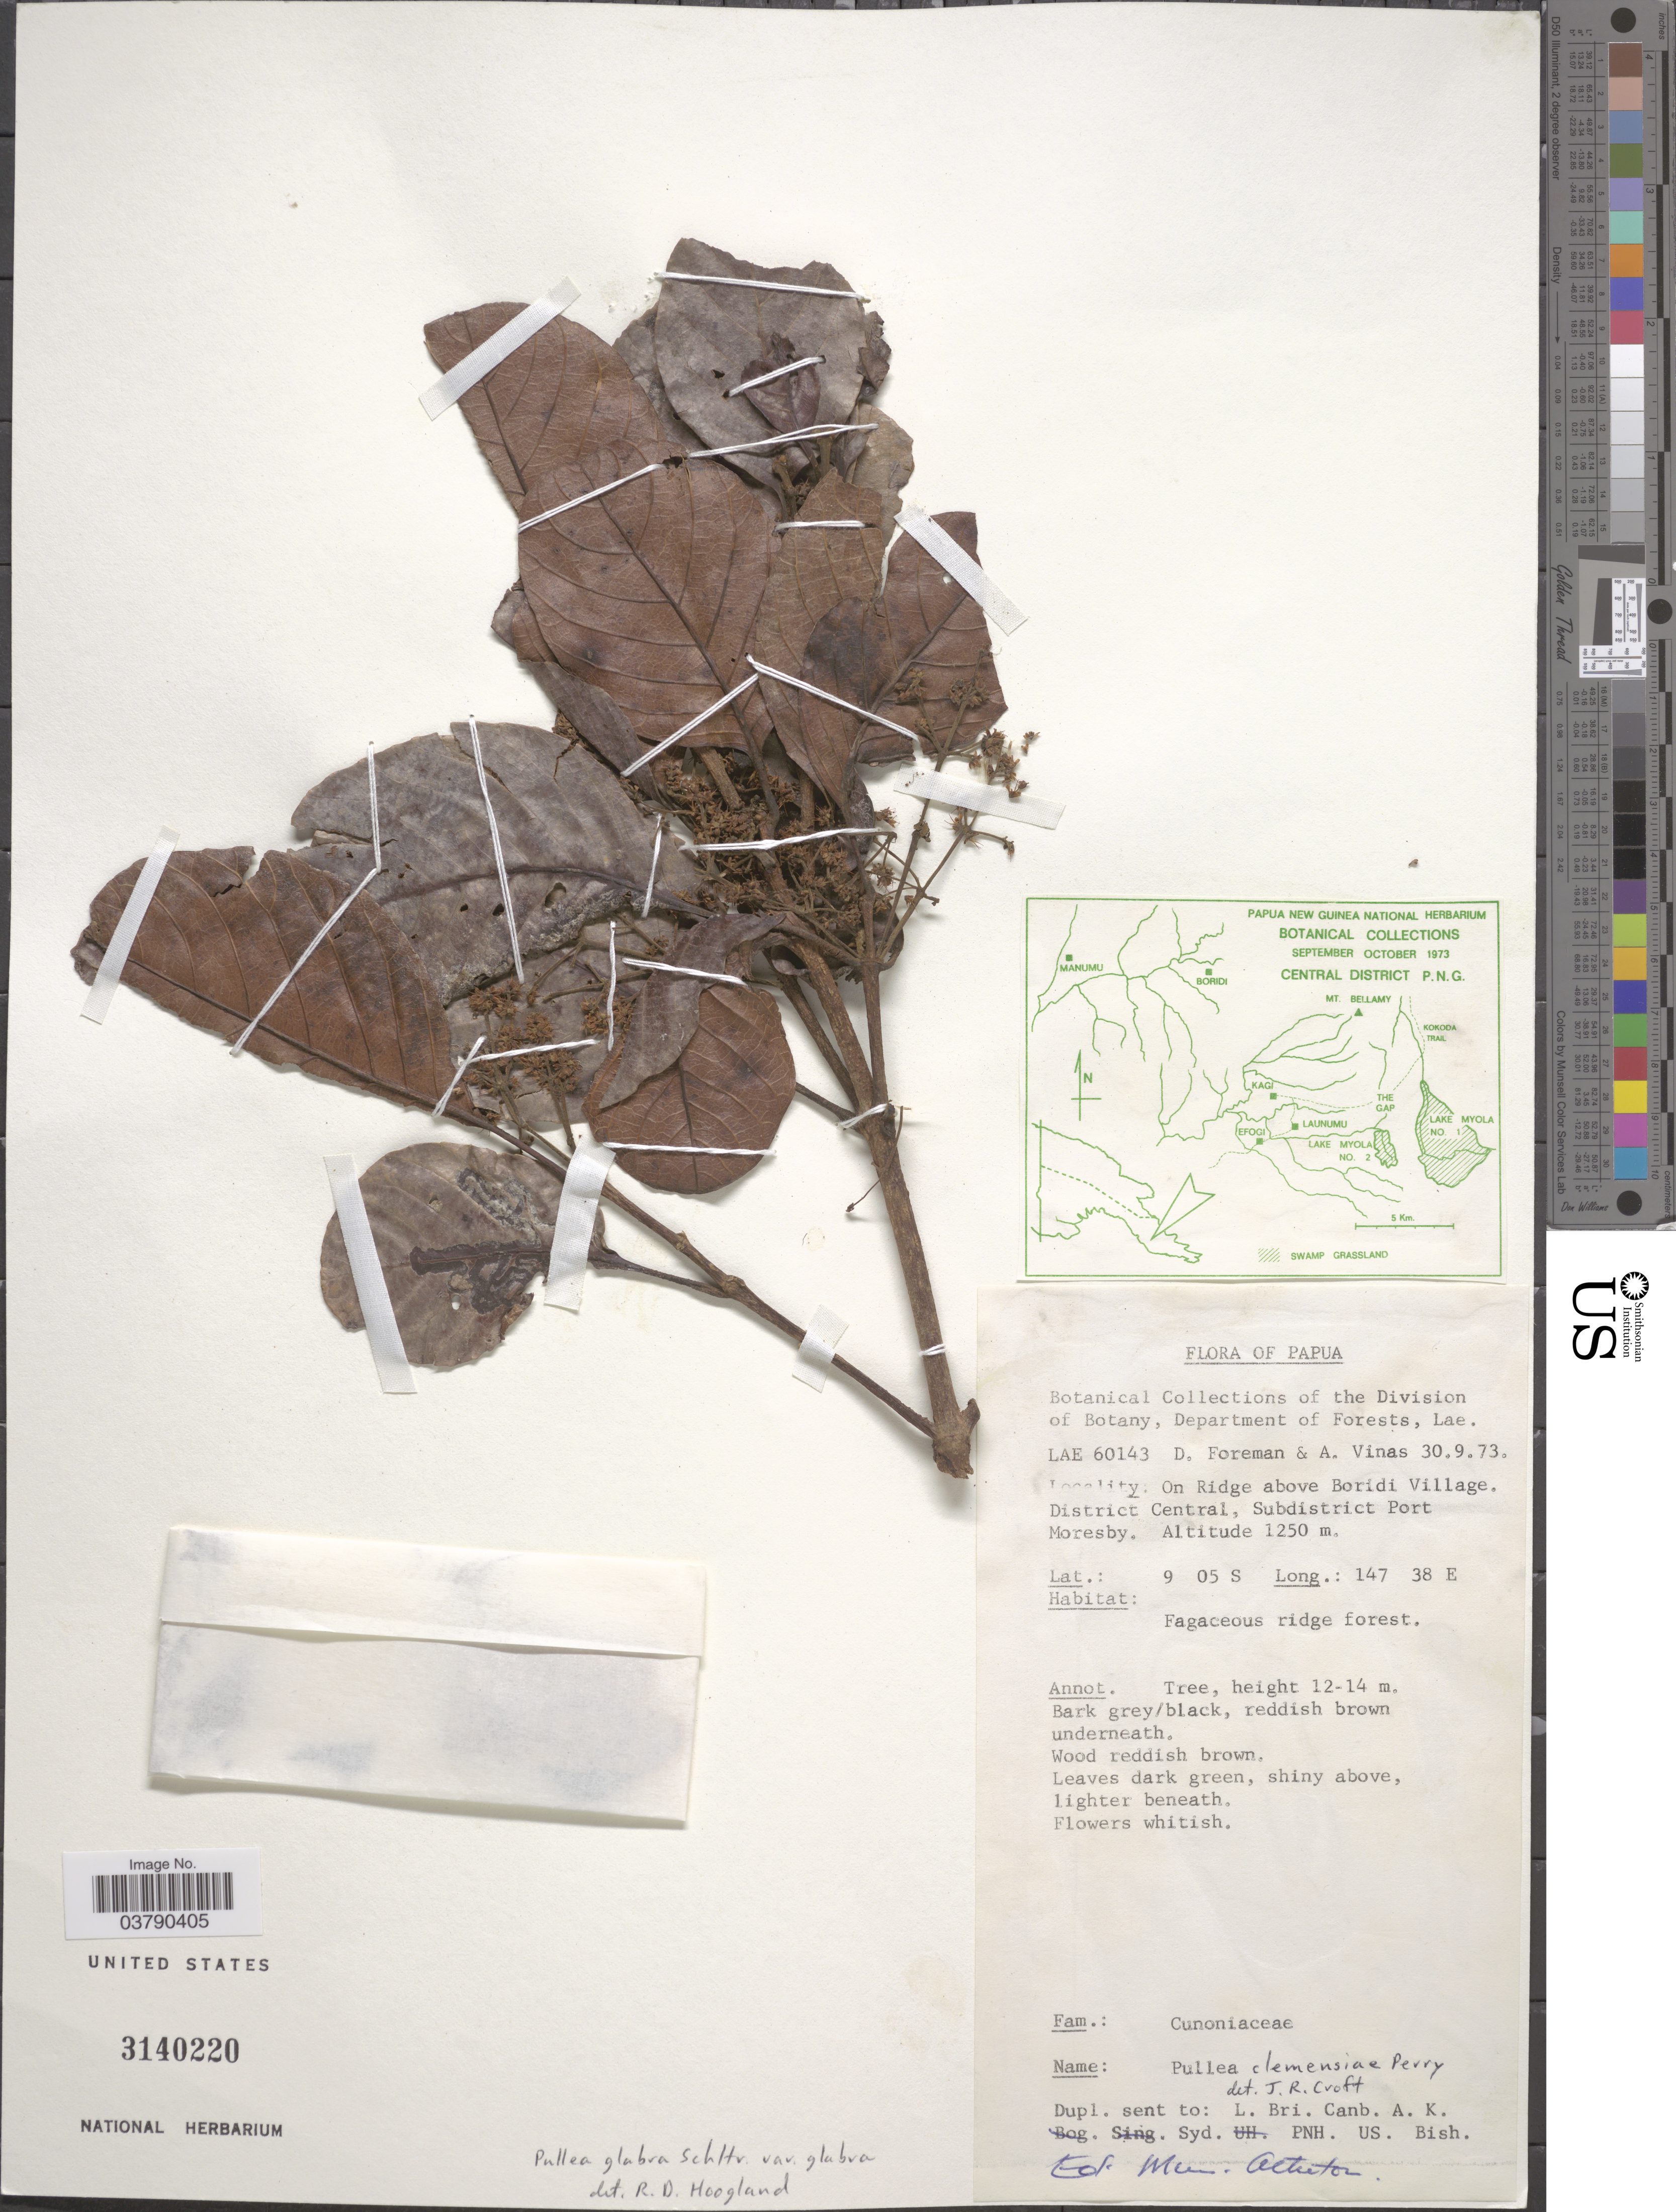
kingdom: Plantae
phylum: Tracheophyta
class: Magnoliopsida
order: Oxalidales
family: Cunoniaceae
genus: Pullea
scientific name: Pullea glabra var. glabra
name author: Schltr.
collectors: D. Foreman & A. Vinas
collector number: LAE 60143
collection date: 1973-09-30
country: Papua New Guinea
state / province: Central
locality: On Ridge above Boridi Village. District Central, Subdistrict Port Moresby.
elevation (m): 1250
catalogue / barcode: US 3140220